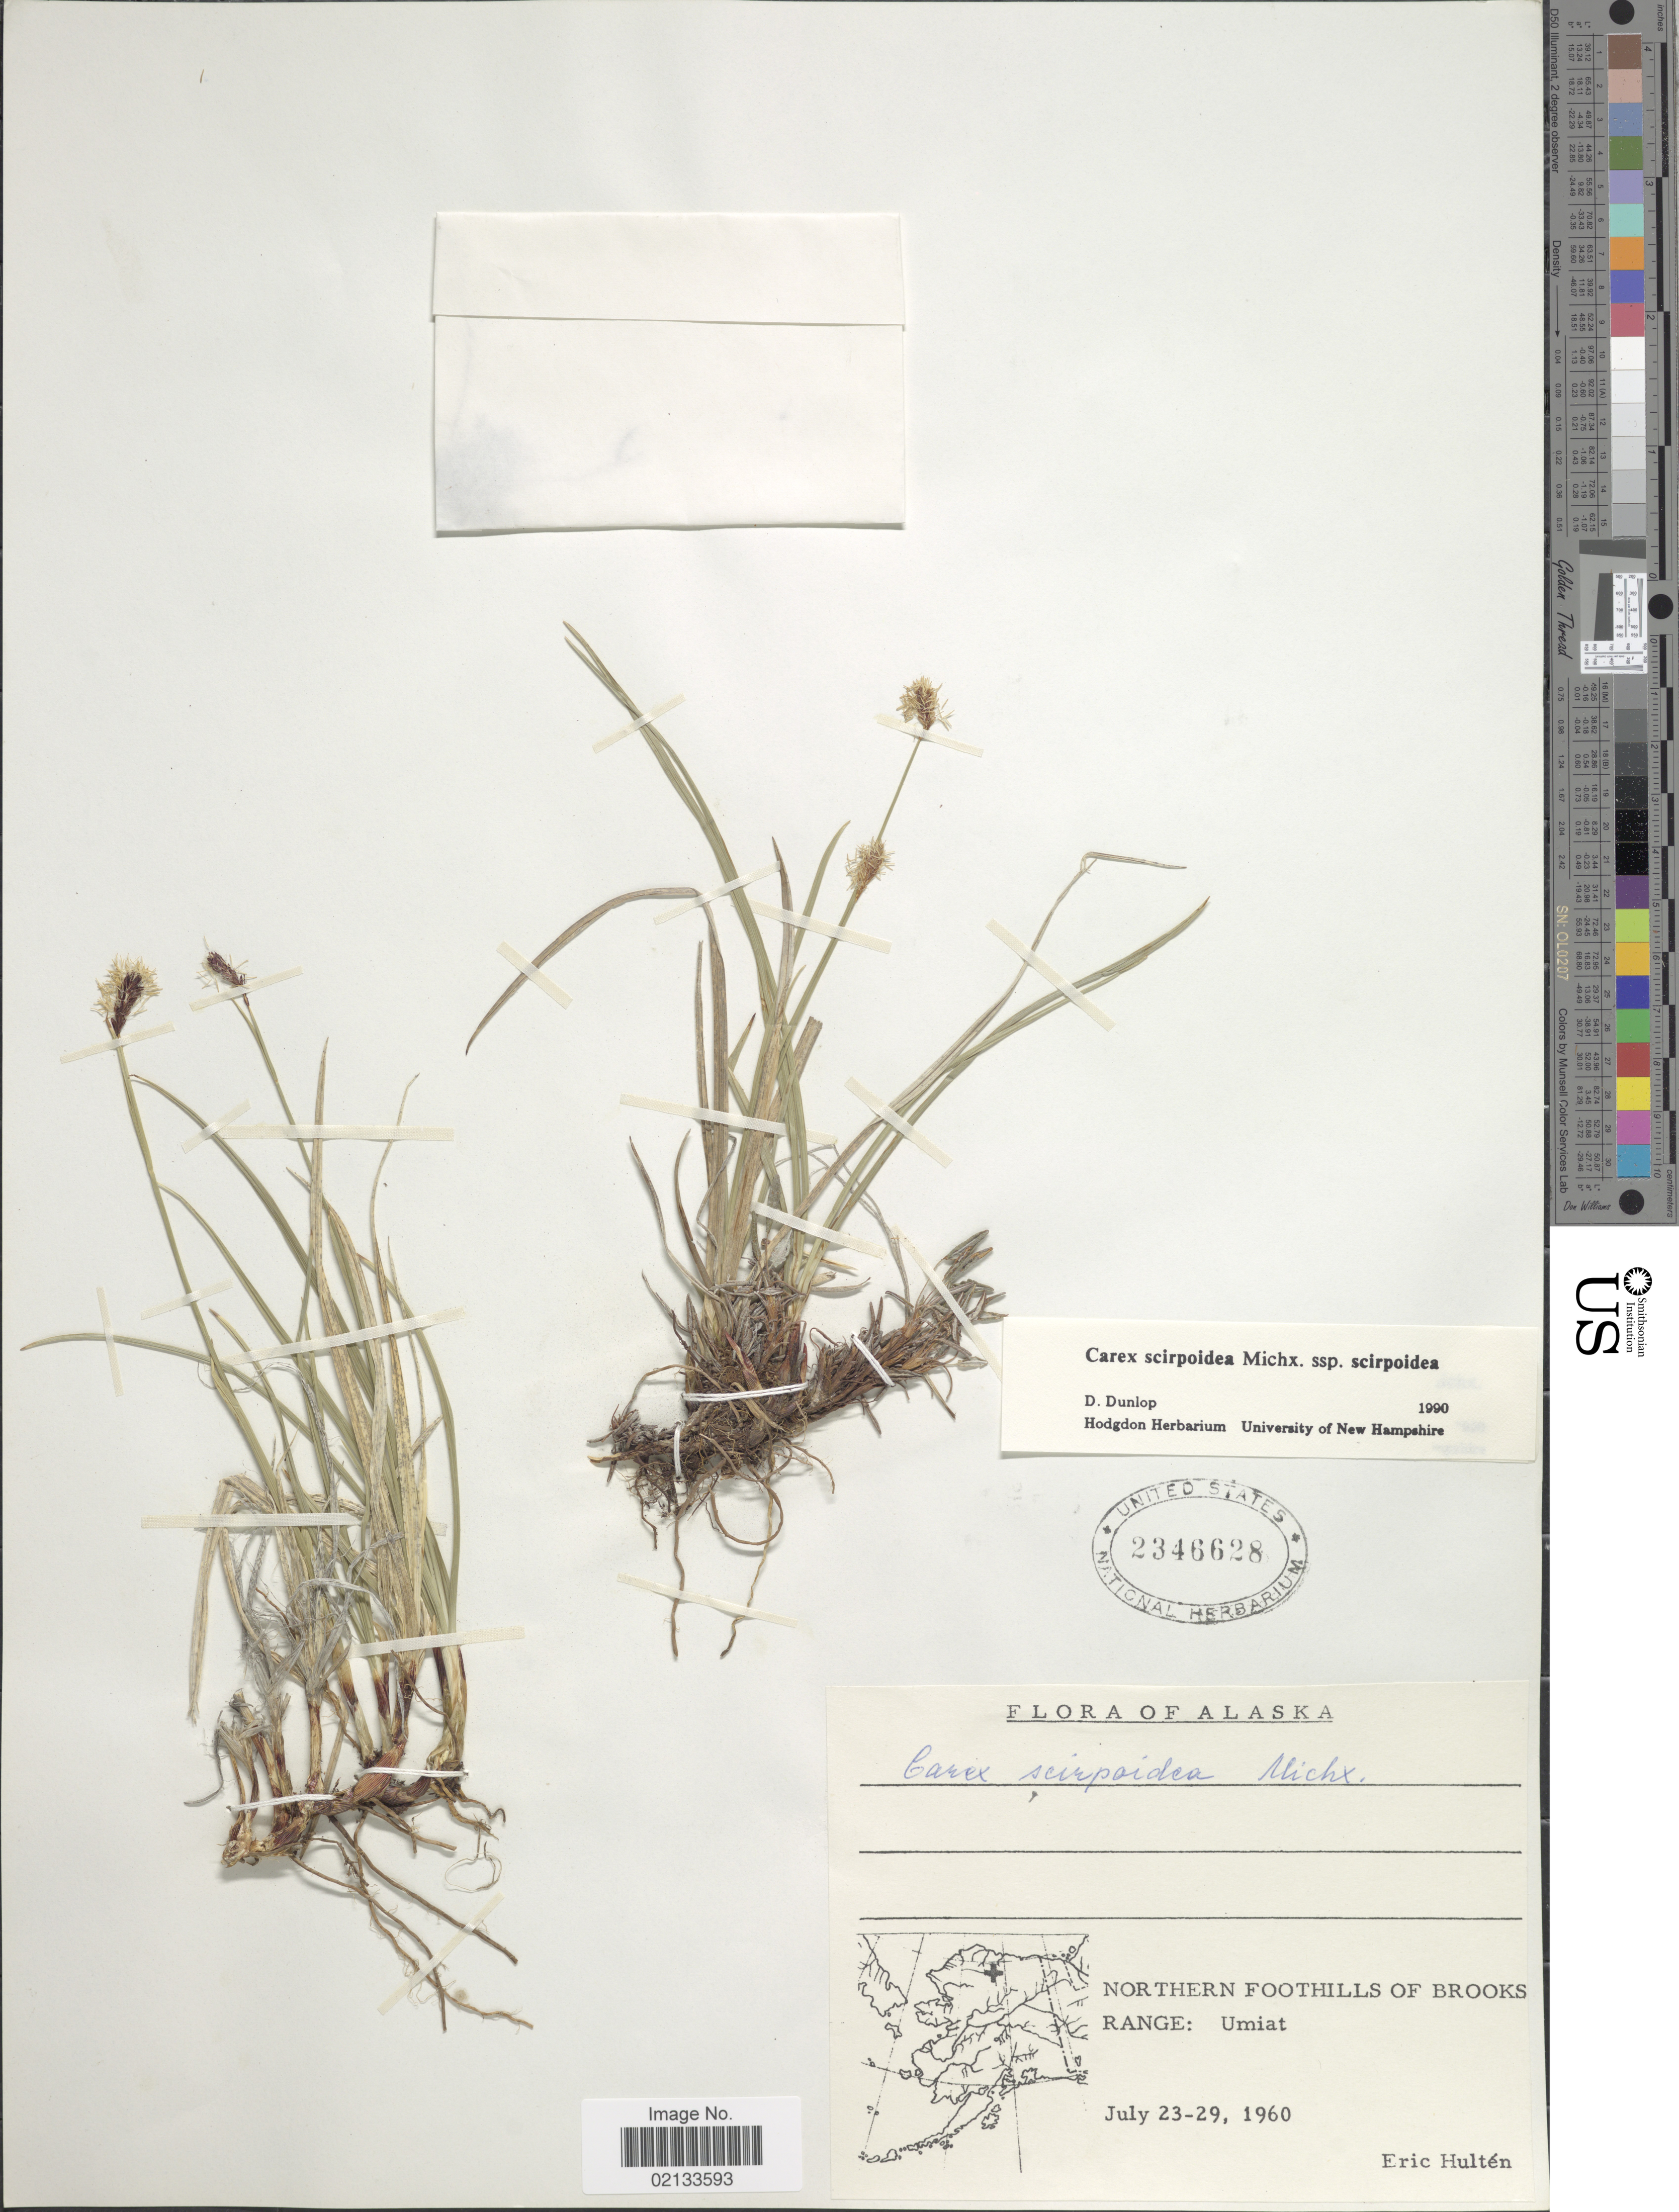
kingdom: Plantae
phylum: Tracheophyta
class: Liliopsida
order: Poales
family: Cyperaceae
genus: Carex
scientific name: Carex scirpoidea subsp. scirpoidea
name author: Michx.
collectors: E. G. Hultén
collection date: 1960-07-23/1960-07-29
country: United States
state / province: Alaska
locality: Northern Foothills of Brooks Range: Umiat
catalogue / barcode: US 2346628